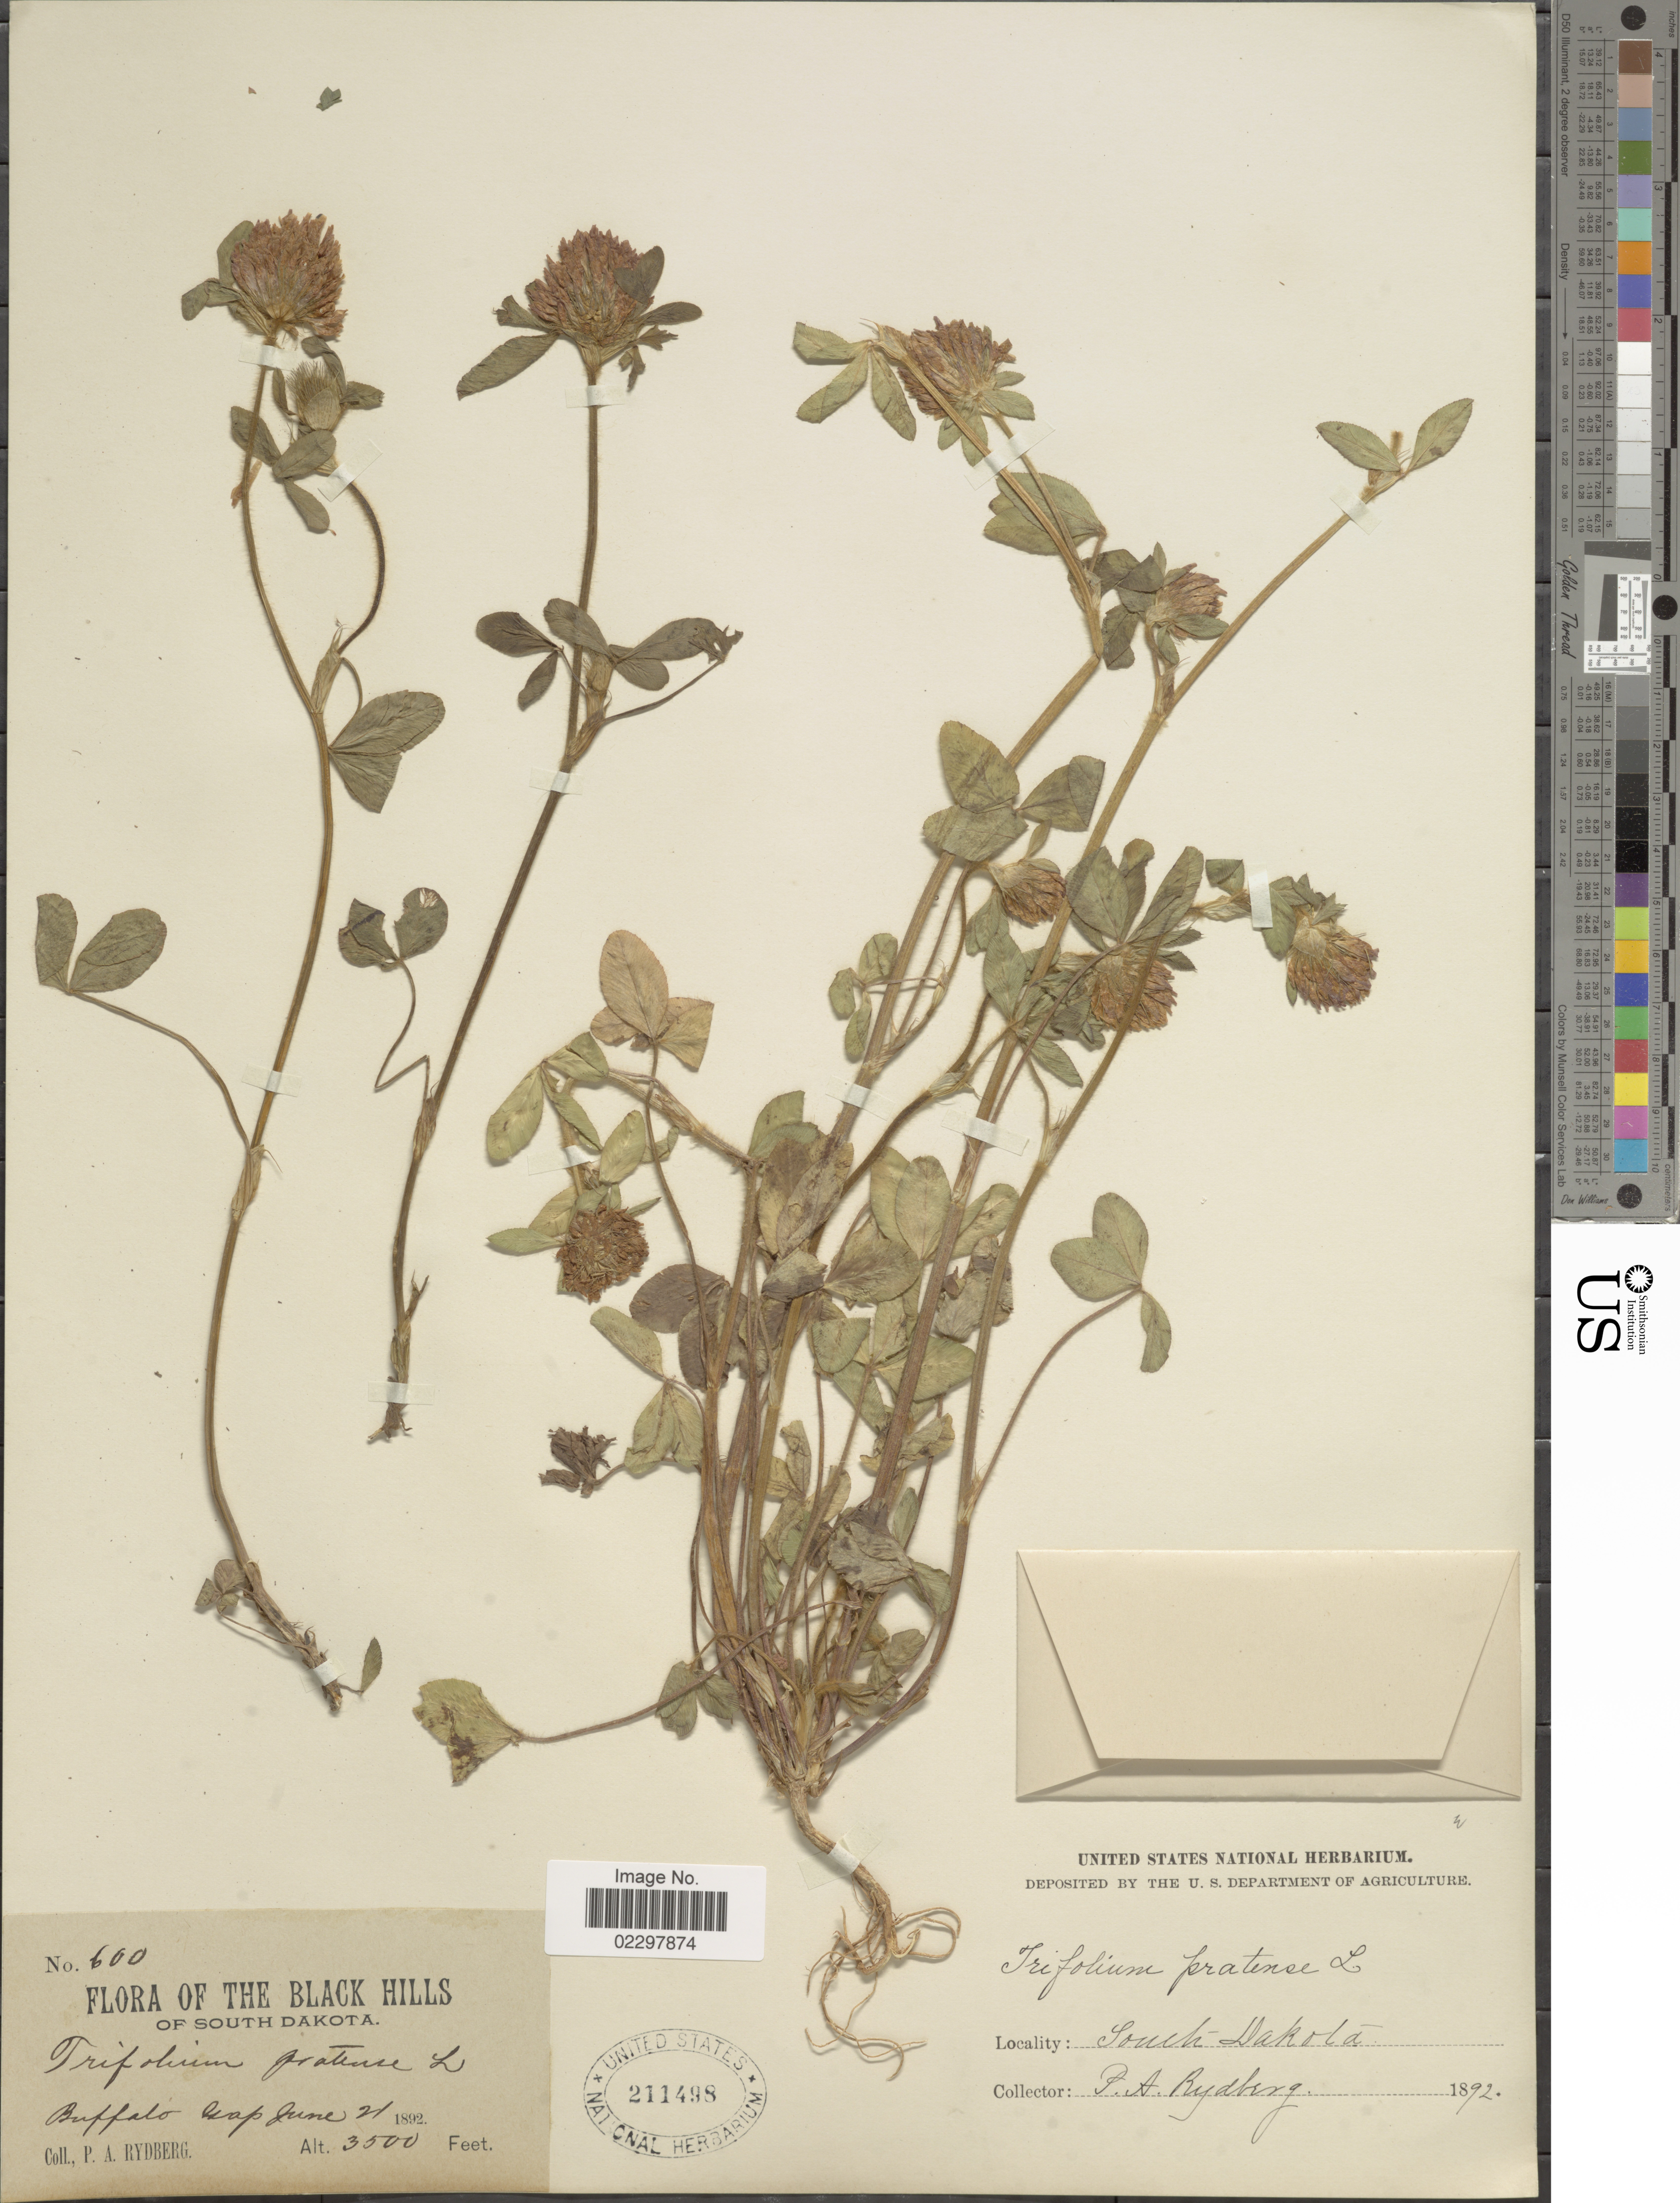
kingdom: Plantae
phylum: Tracheophyta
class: Magnoliopsida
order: Fabales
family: Fabaceae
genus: Trifolium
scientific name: Trifolium pratense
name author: L.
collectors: P. A. Rydberg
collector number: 600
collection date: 1892-06-21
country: United States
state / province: South Dakota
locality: The Black Hills of South Dakota, Buffalo Gap.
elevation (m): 1067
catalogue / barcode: US 211498